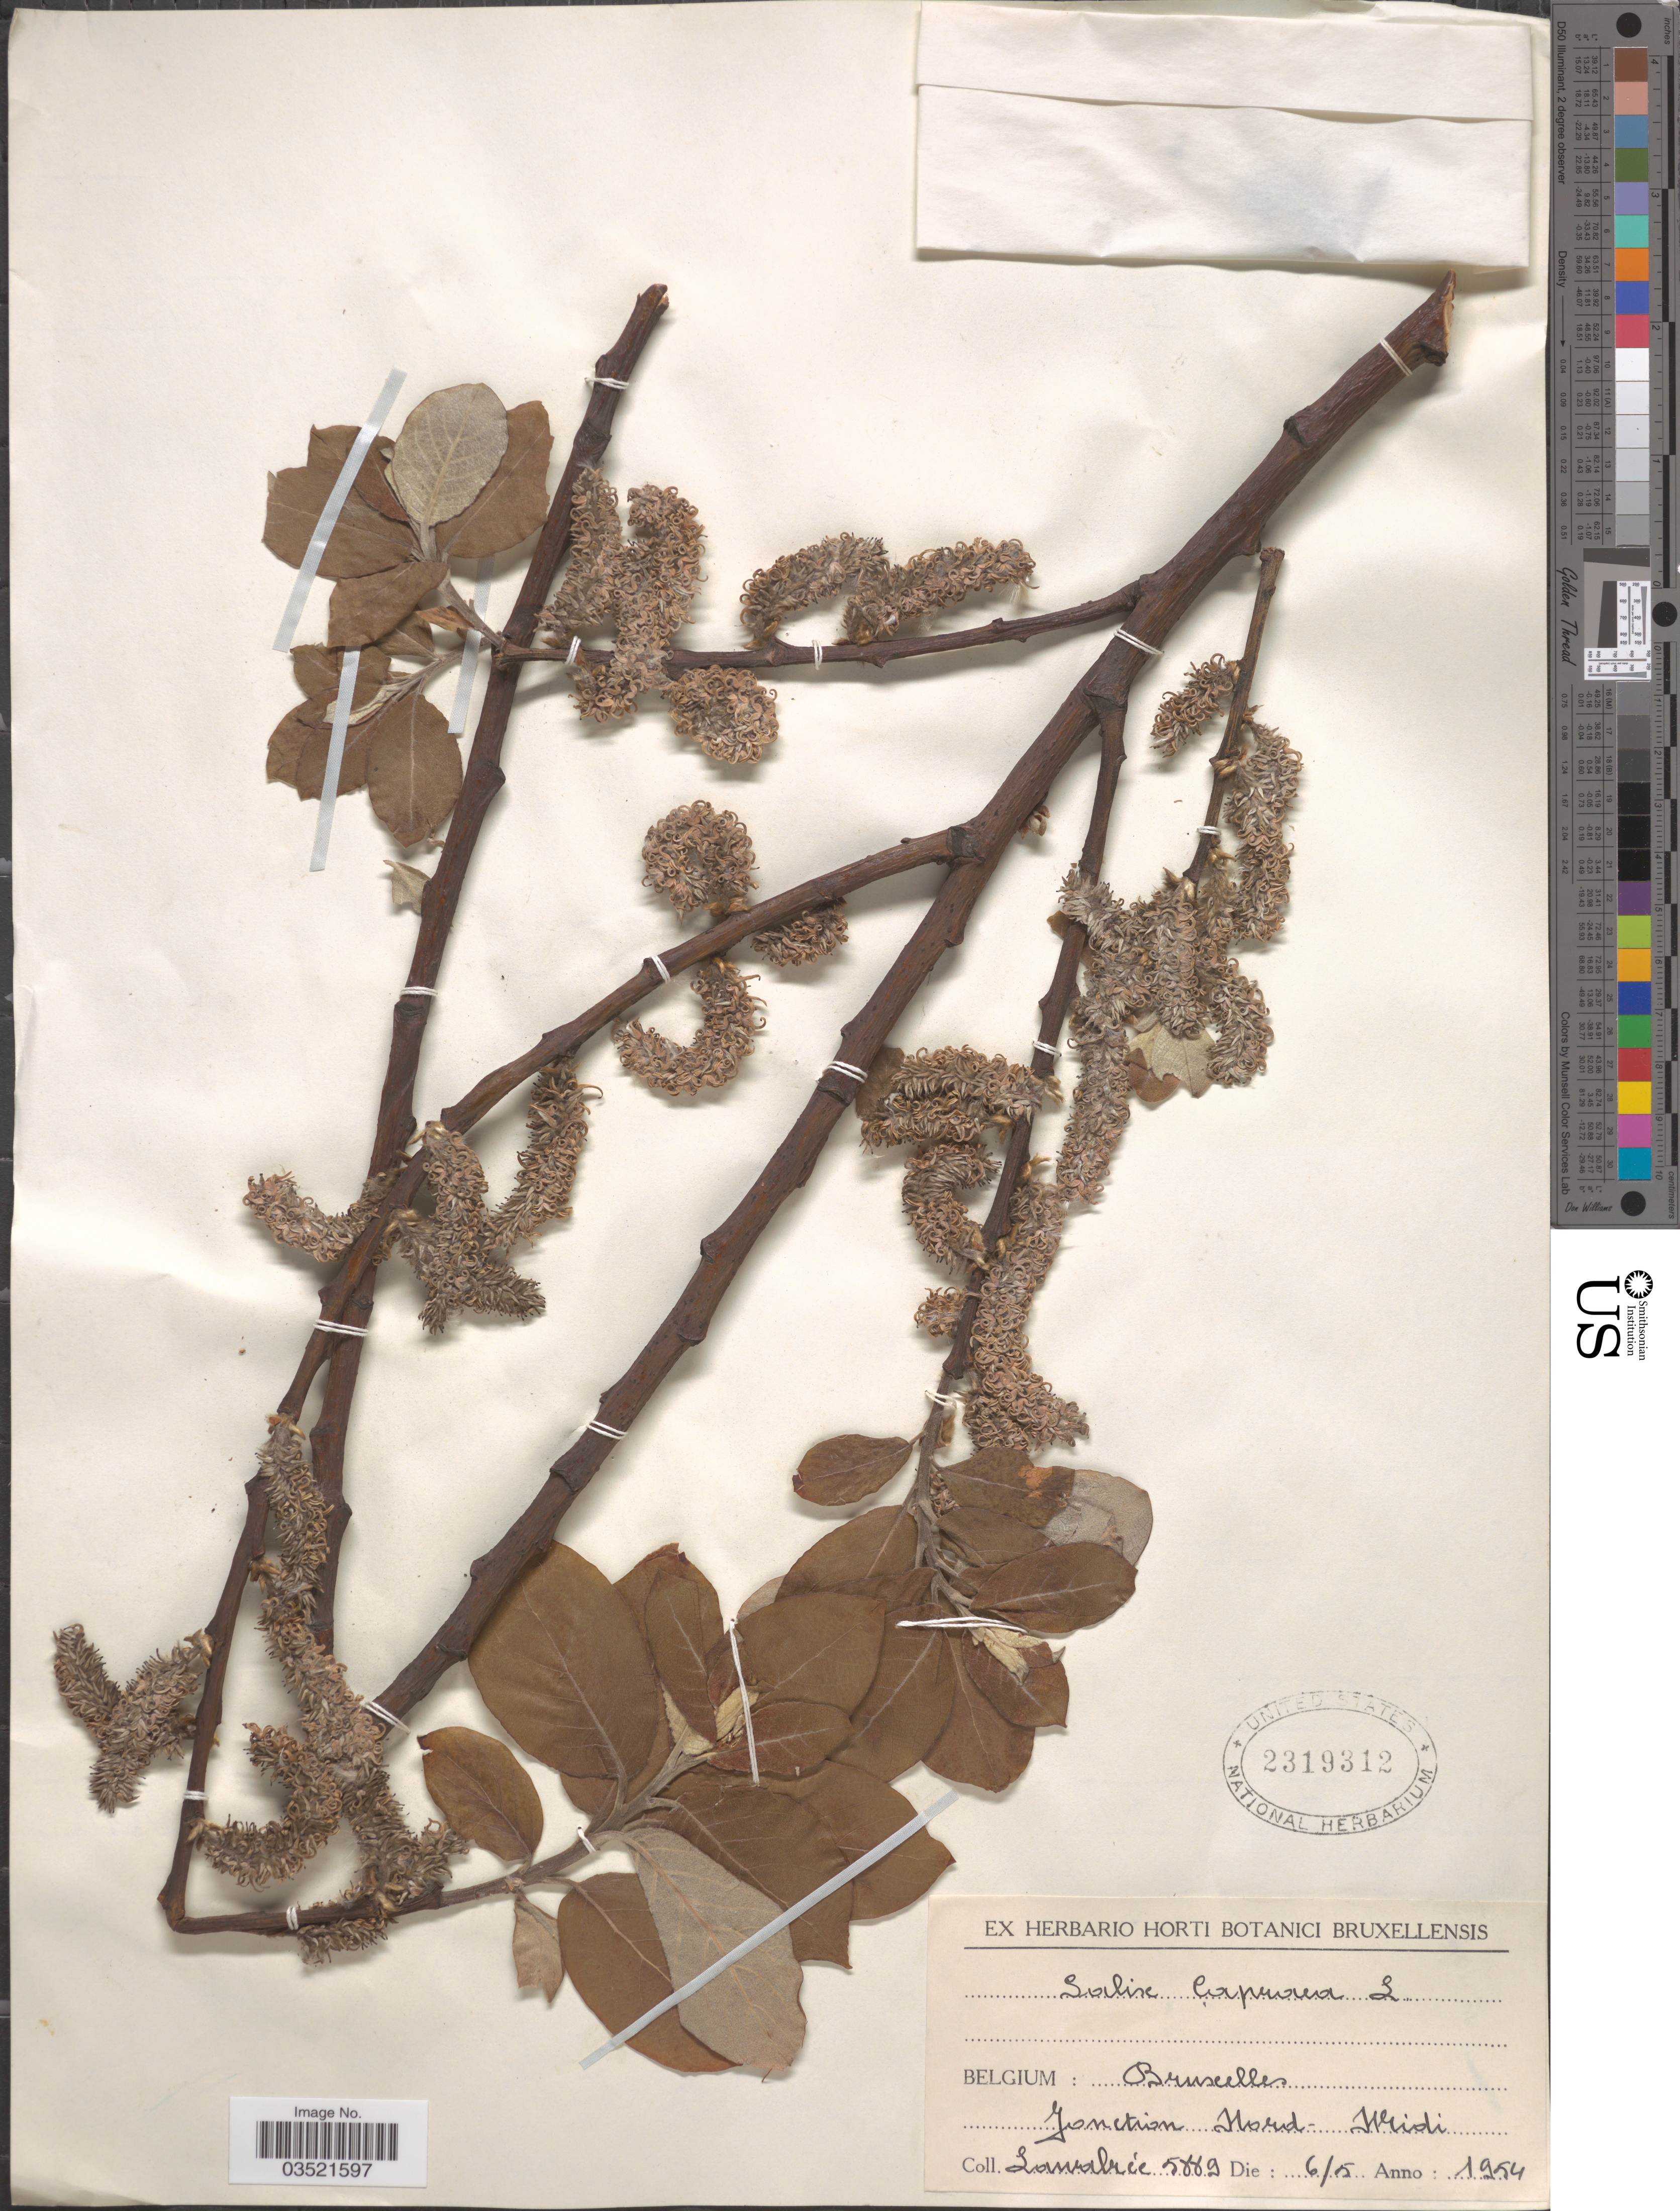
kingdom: Plantae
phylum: Tracheophyta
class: Magnoliopsida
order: Malpighiales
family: Salicaceae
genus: Salix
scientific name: Salix caprea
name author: L.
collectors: Lawalrée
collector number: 5889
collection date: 1954-05-06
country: Belgium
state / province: Brussels, Capital District of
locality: Bruseelles. Jonction Nord- Midi.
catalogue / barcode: US 2319312